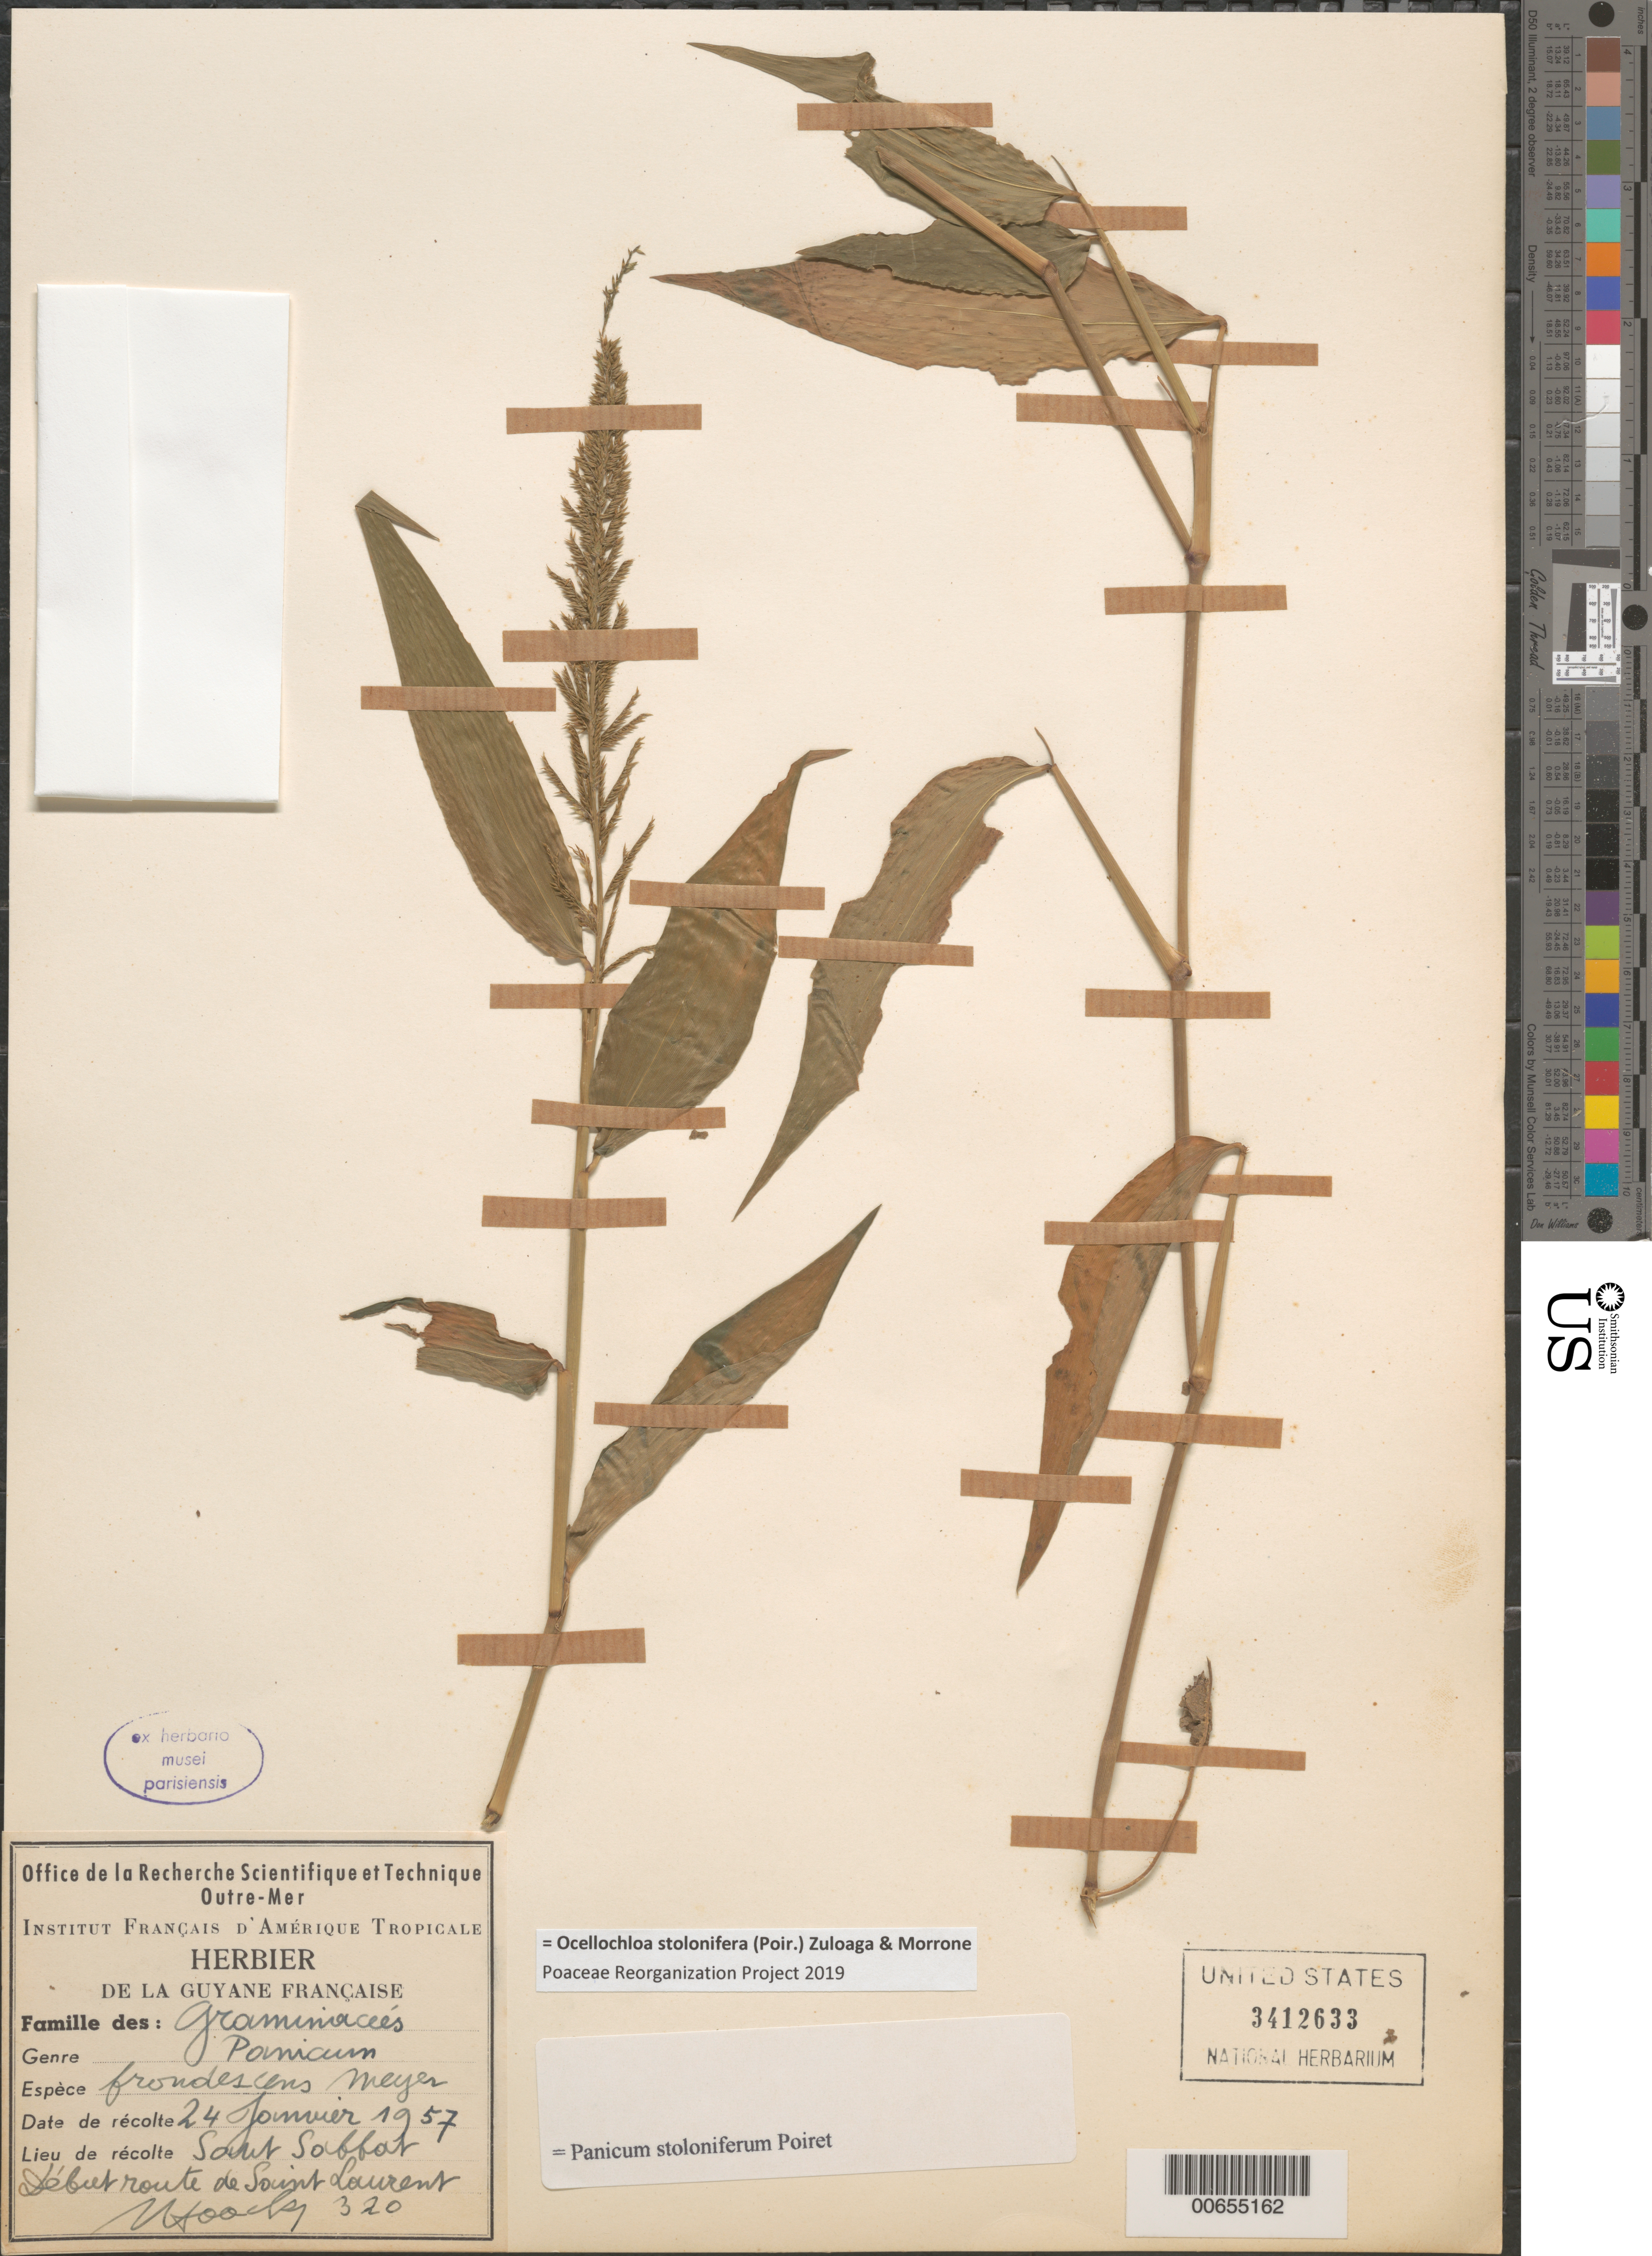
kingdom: Plantae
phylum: Tracheophyta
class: Liliopsida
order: Poales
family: Poaceae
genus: Panicum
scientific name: Panicum stoloniferum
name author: Poir.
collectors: J. Hoock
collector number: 320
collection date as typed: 24-Jan-57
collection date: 1957-01-24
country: French Guiana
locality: Saut Sabbat, début route de Saint Laurent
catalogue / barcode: US 3412633